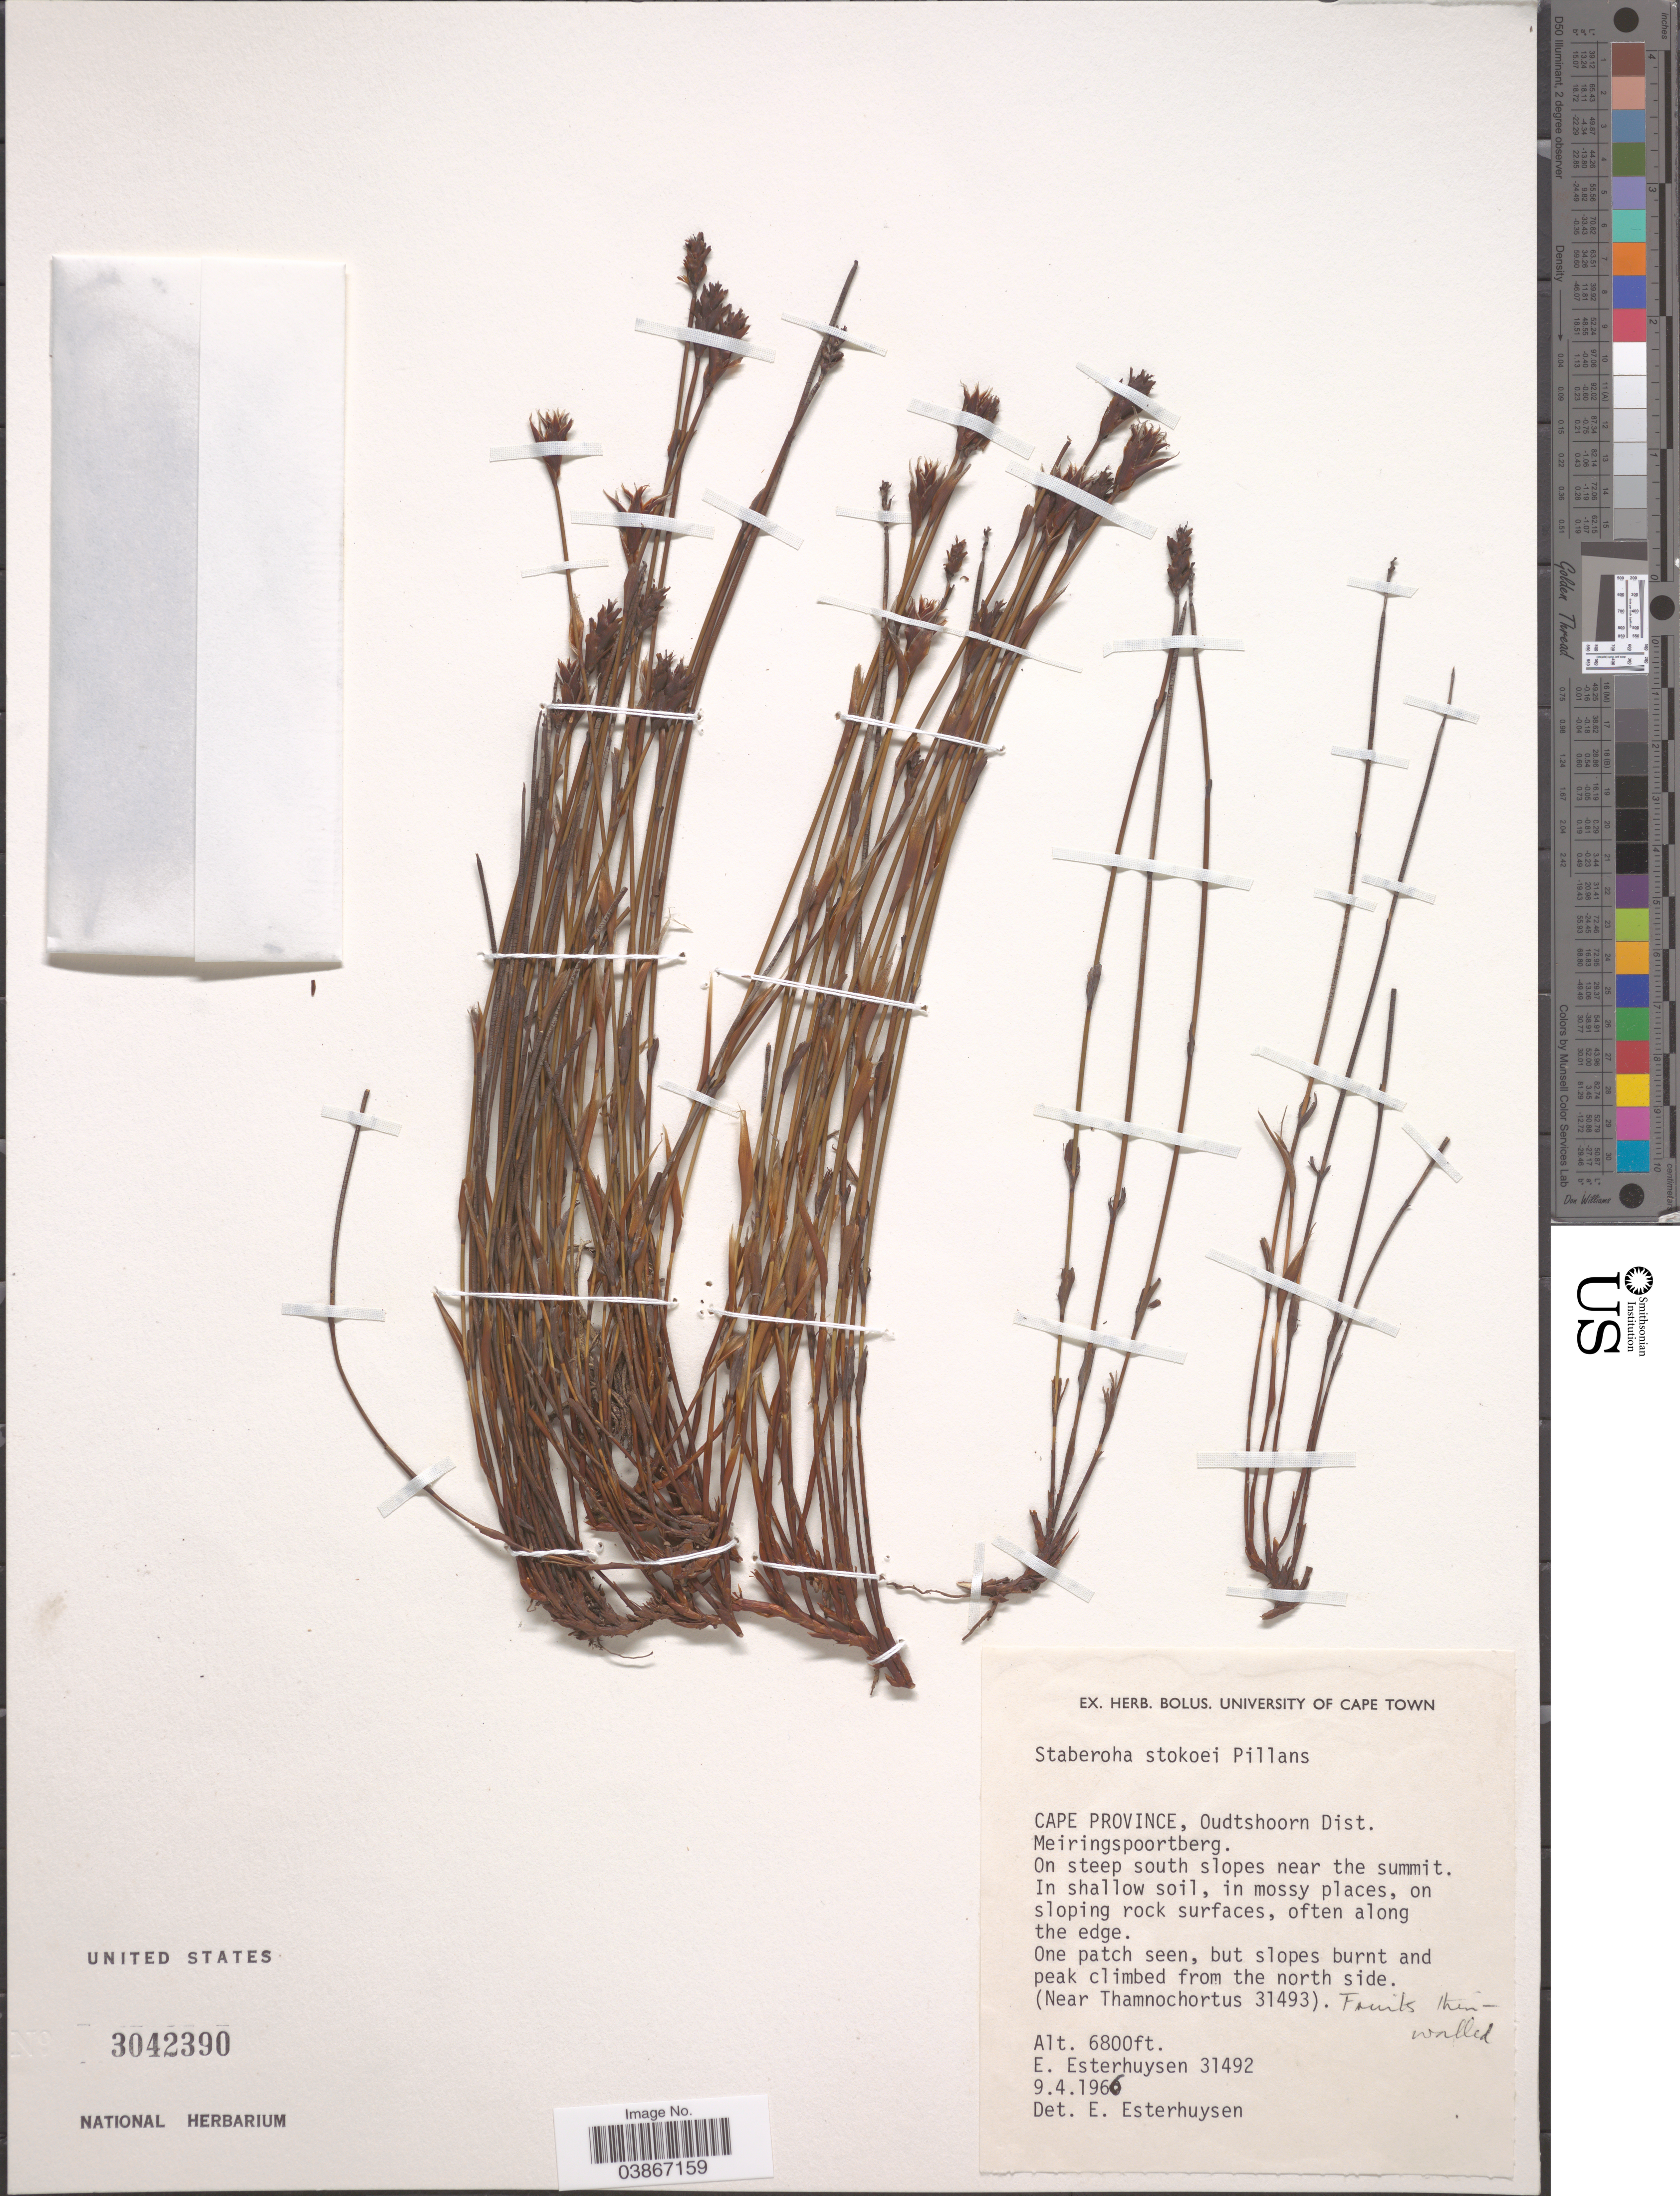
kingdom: Plantae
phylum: Tracheophyta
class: Liliopsida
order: Poales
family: Restionaceae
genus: Staberoha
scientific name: Staberoha stokoei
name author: Pillans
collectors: E. E. Esterhuysen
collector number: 31492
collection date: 1966-04-09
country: South Africa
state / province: Western Cape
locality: Oudtshoorn Dist. Meiringspoortberg. On steep south slopes near the summit.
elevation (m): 2073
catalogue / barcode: US 3042390